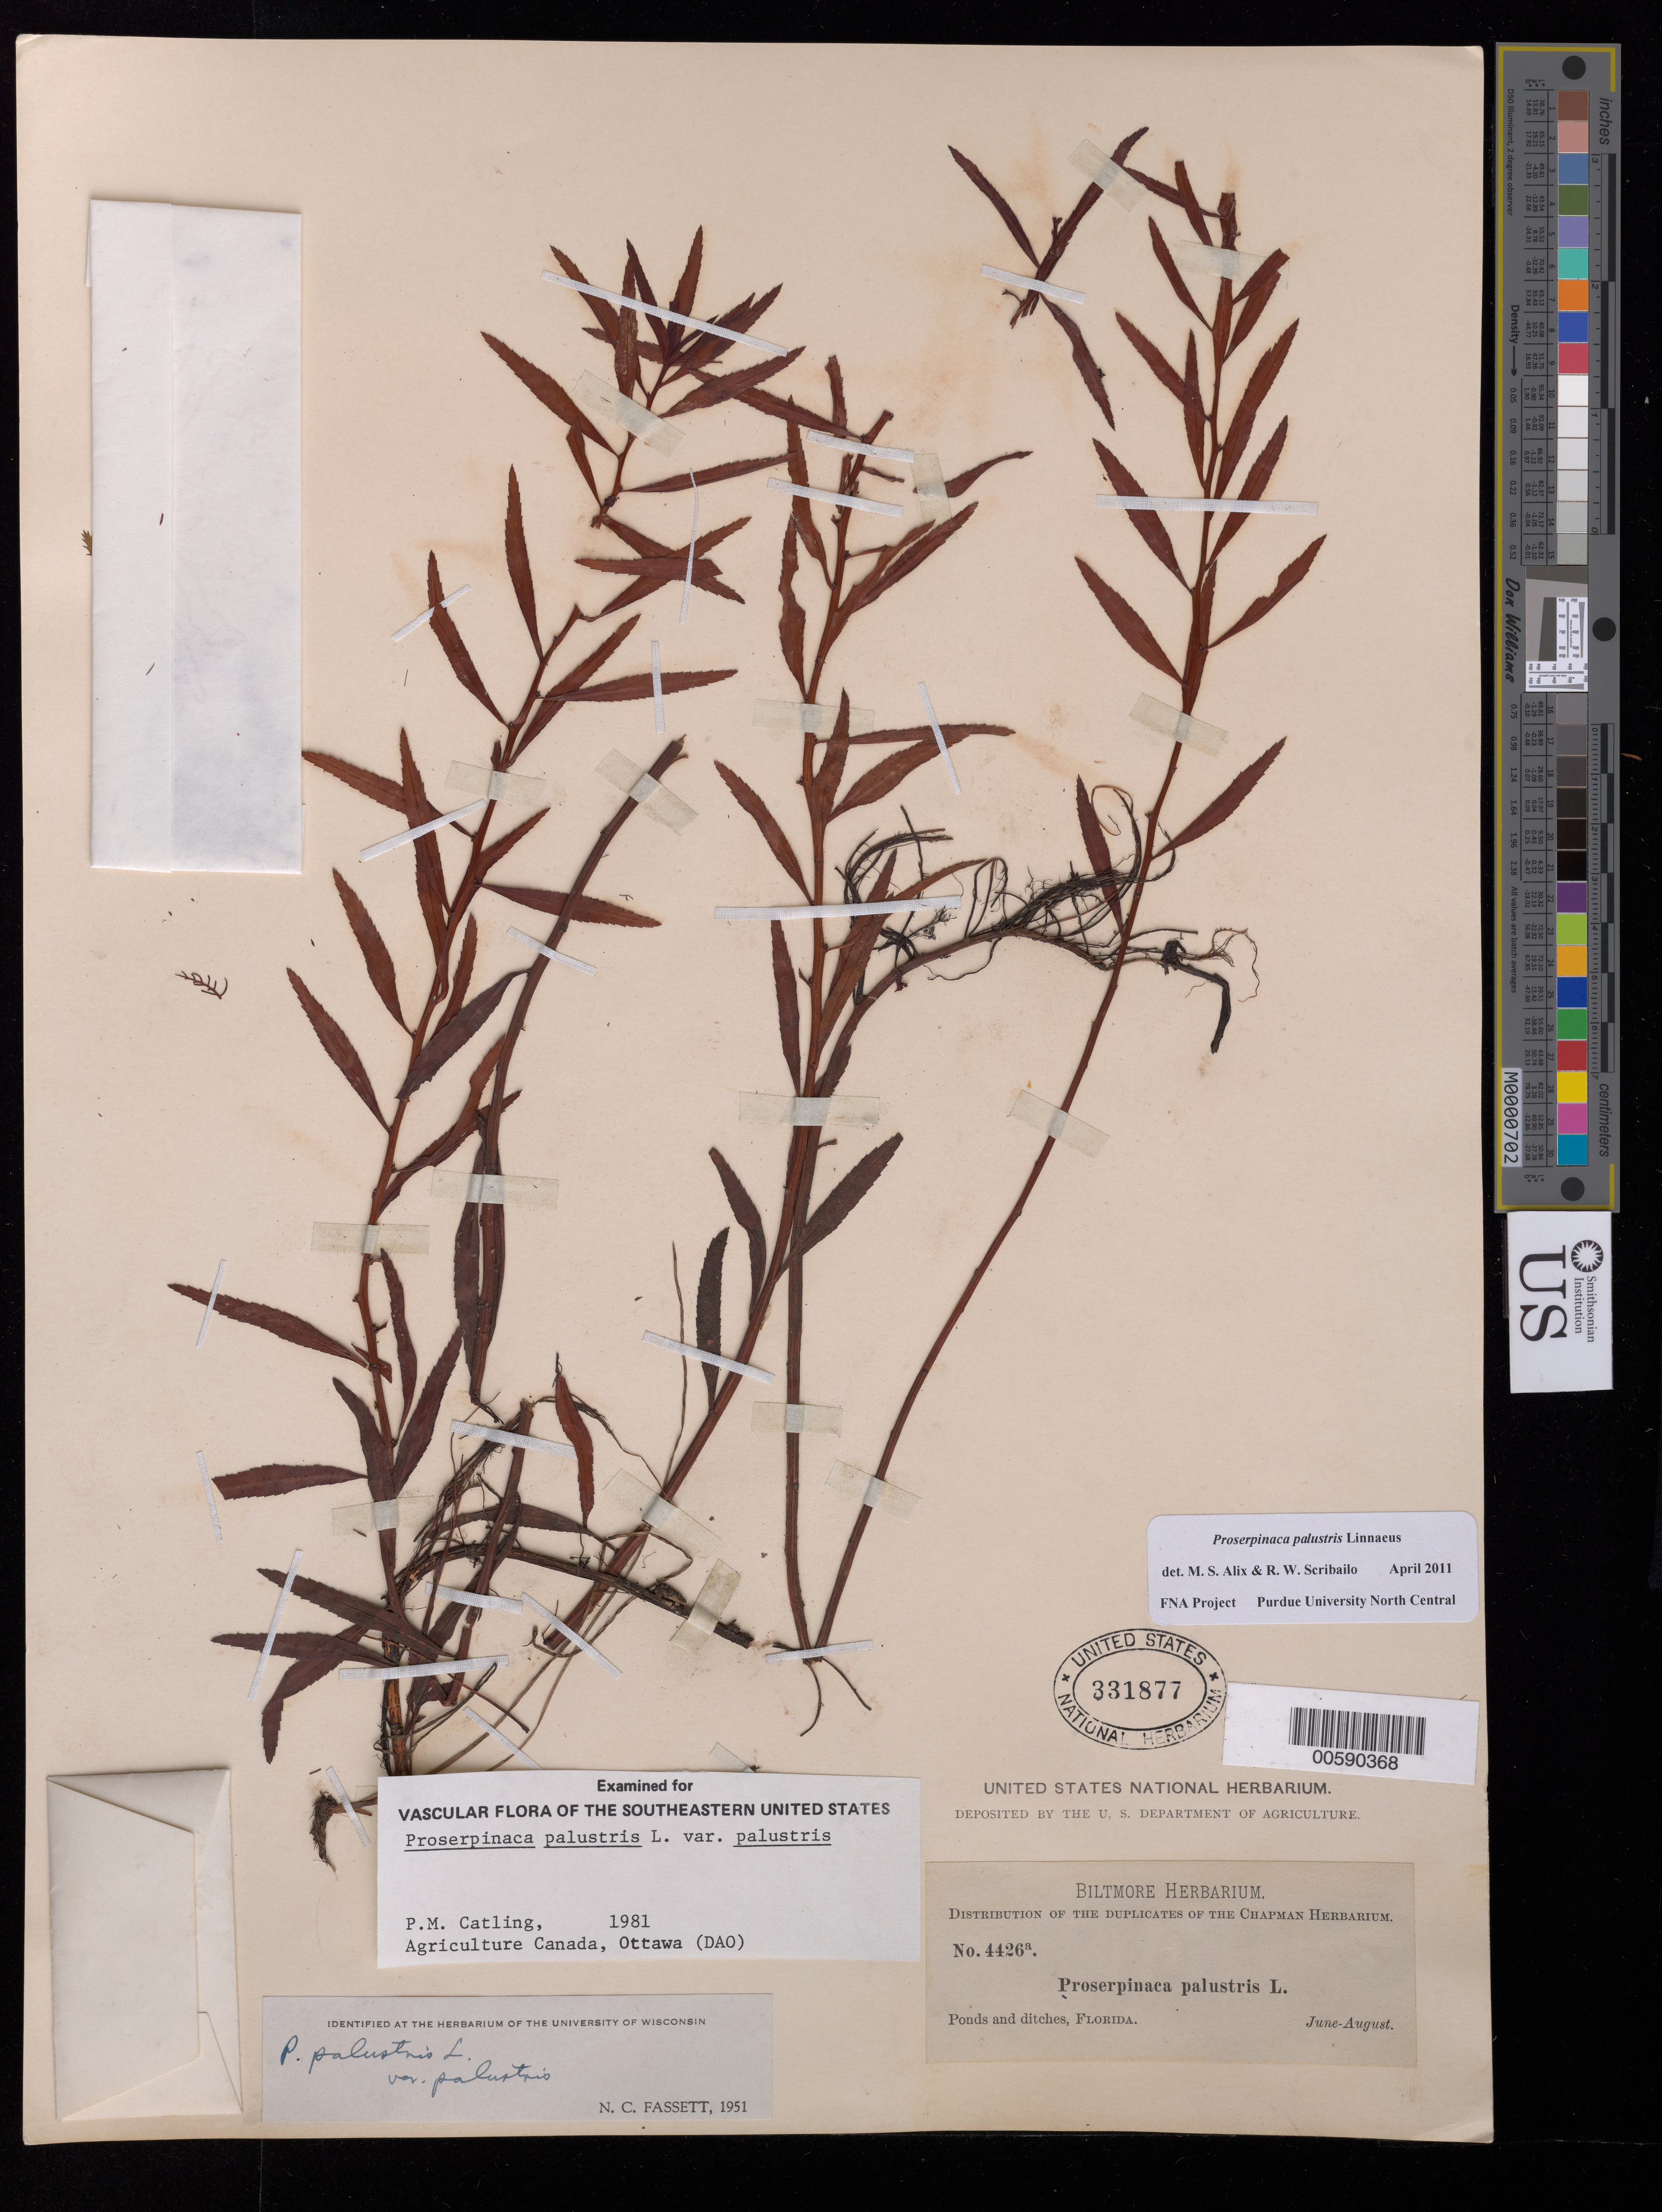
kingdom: Plantae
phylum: Tracheophyta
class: Magnoliopsida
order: Saxifragales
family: Haloragaceae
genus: Proserpinaca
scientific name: Proserpinaca palustris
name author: L.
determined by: Scribailo, R. W.; Alix, M. S.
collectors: A. W. Chapman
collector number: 4426a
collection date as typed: Jun ---- to -- Aug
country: United States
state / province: Florida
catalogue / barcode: US 331877